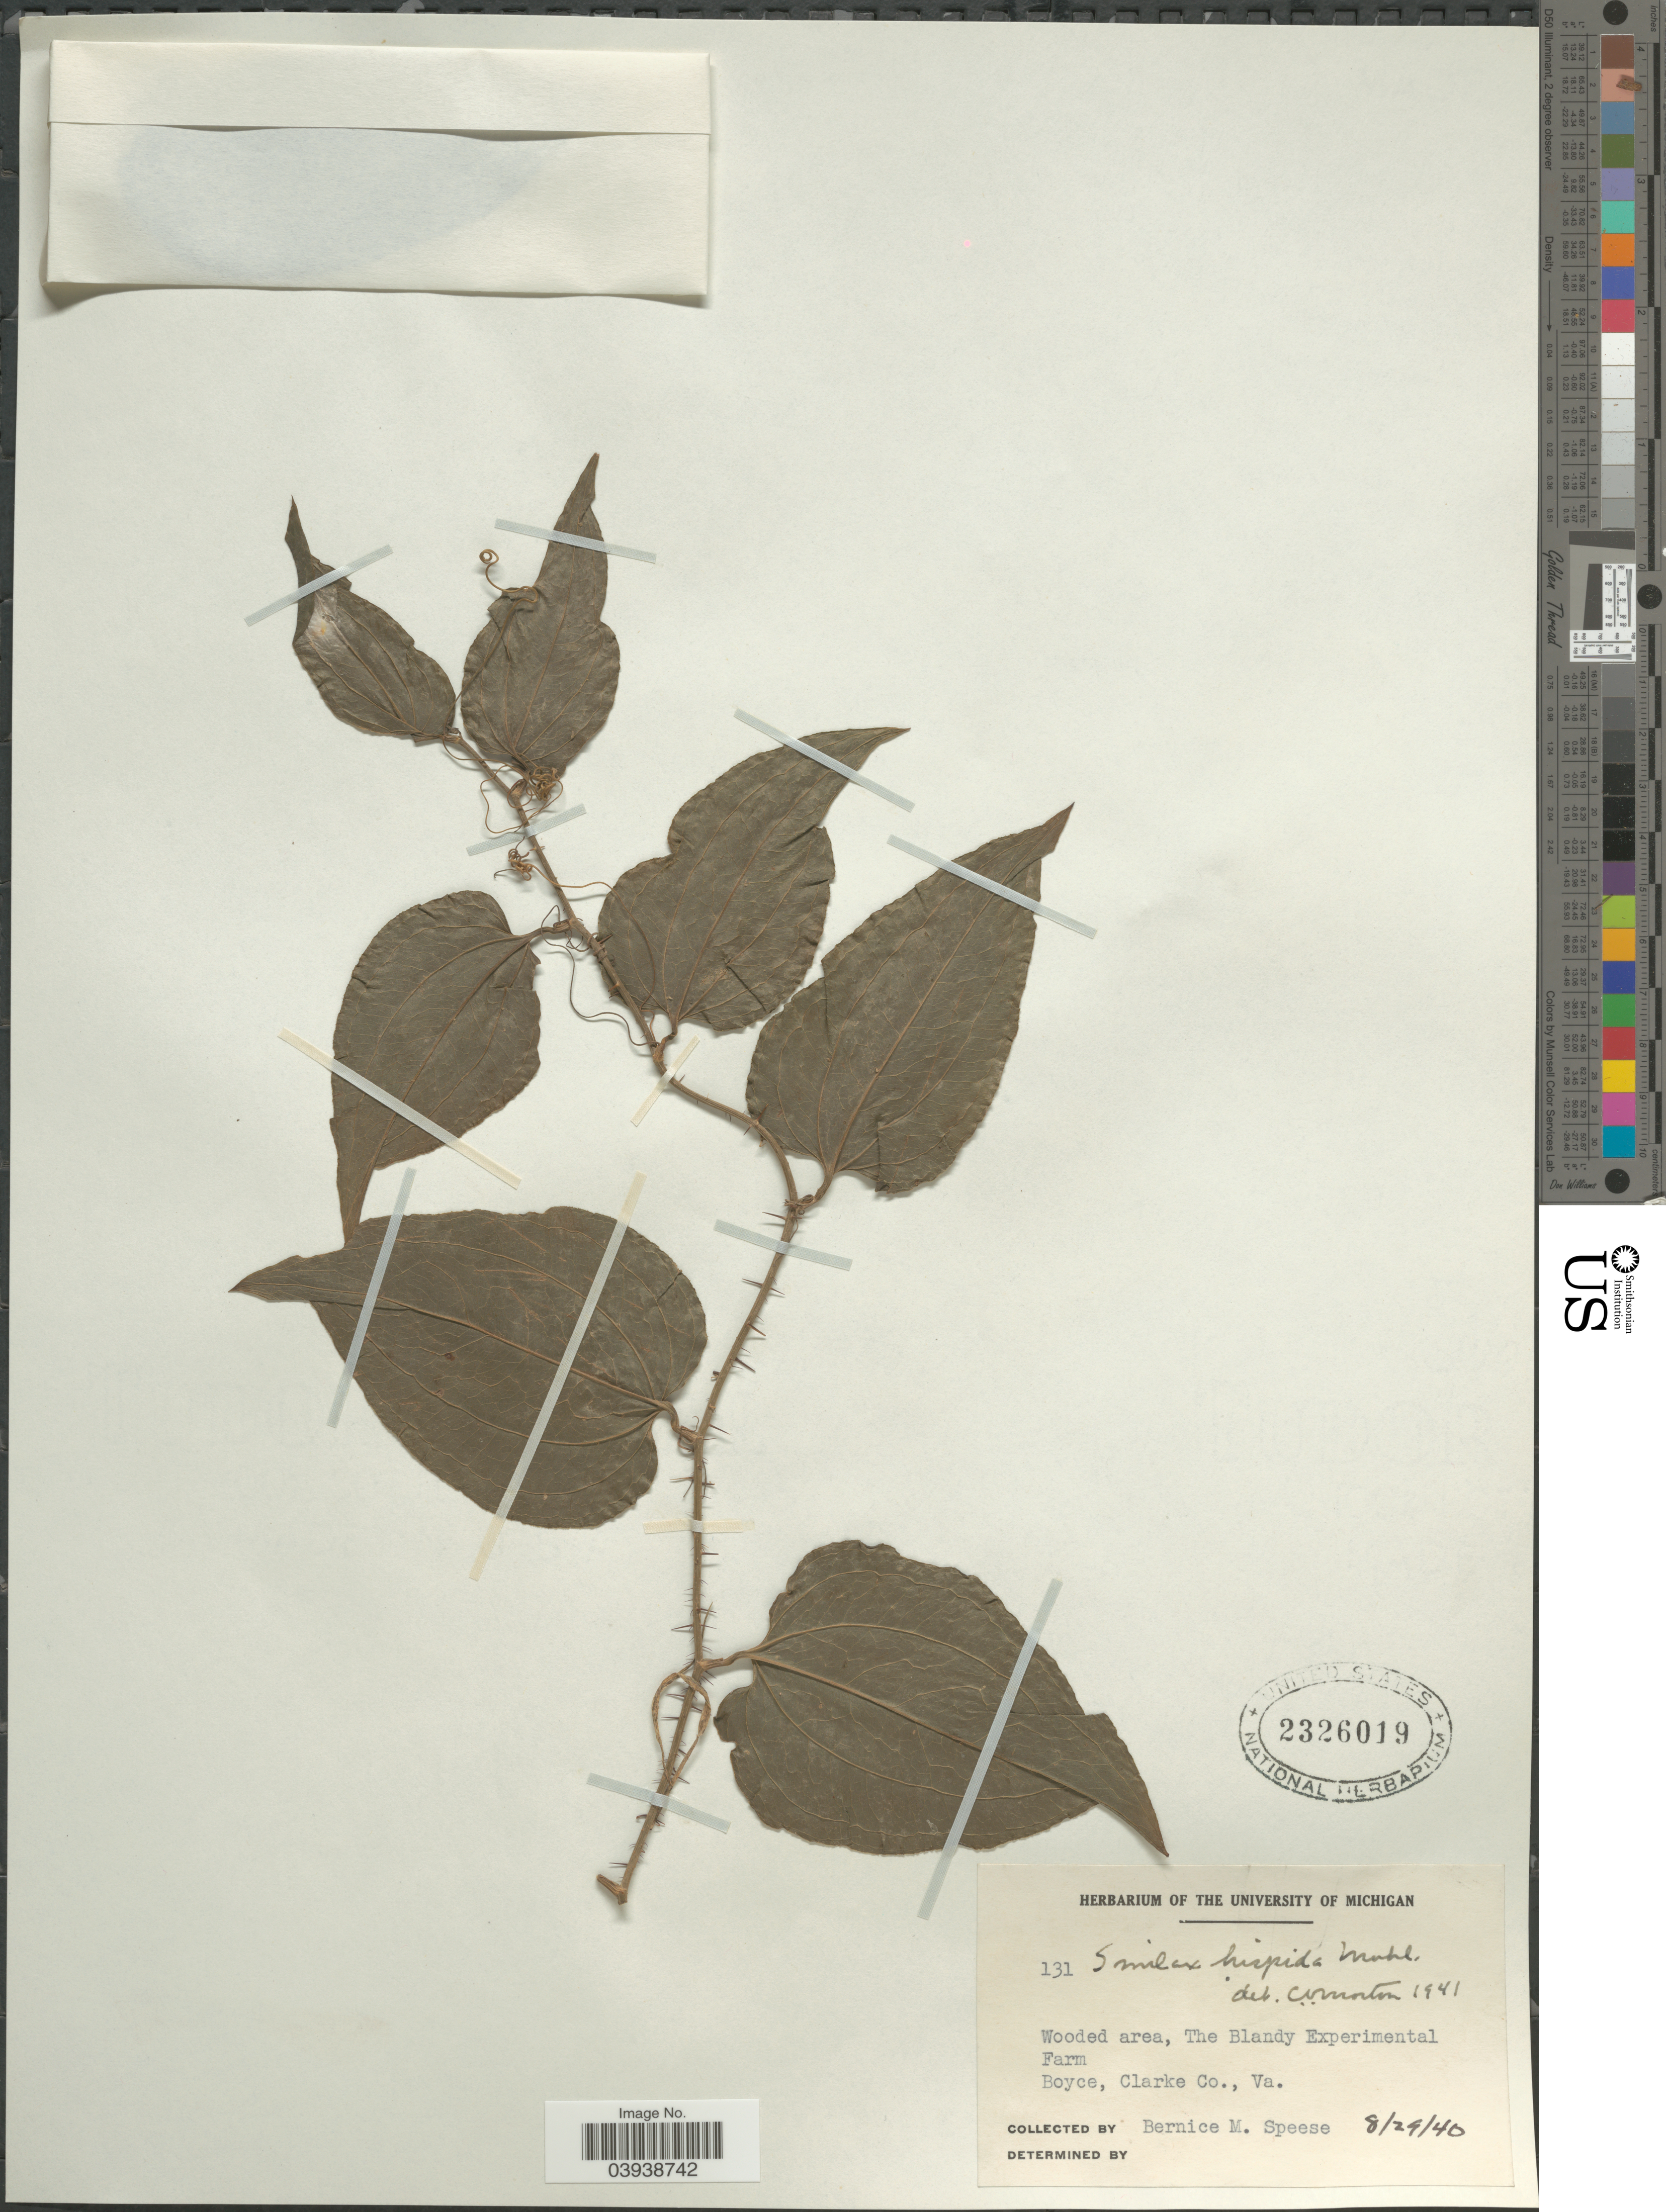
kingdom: Plantae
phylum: Tracheophyta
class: Liliopsida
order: Liliales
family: Smilacaceae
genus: Smilax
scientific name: Smilax hispida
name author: Raf.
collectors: B. Speese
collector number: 131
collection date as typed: Transcribed d/m/y: 29/8/40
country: United States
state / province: Virginia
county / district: Clarke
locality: The Blandy Experimental Farm. Boyce, Clarke Co.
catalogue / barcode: US 2326019